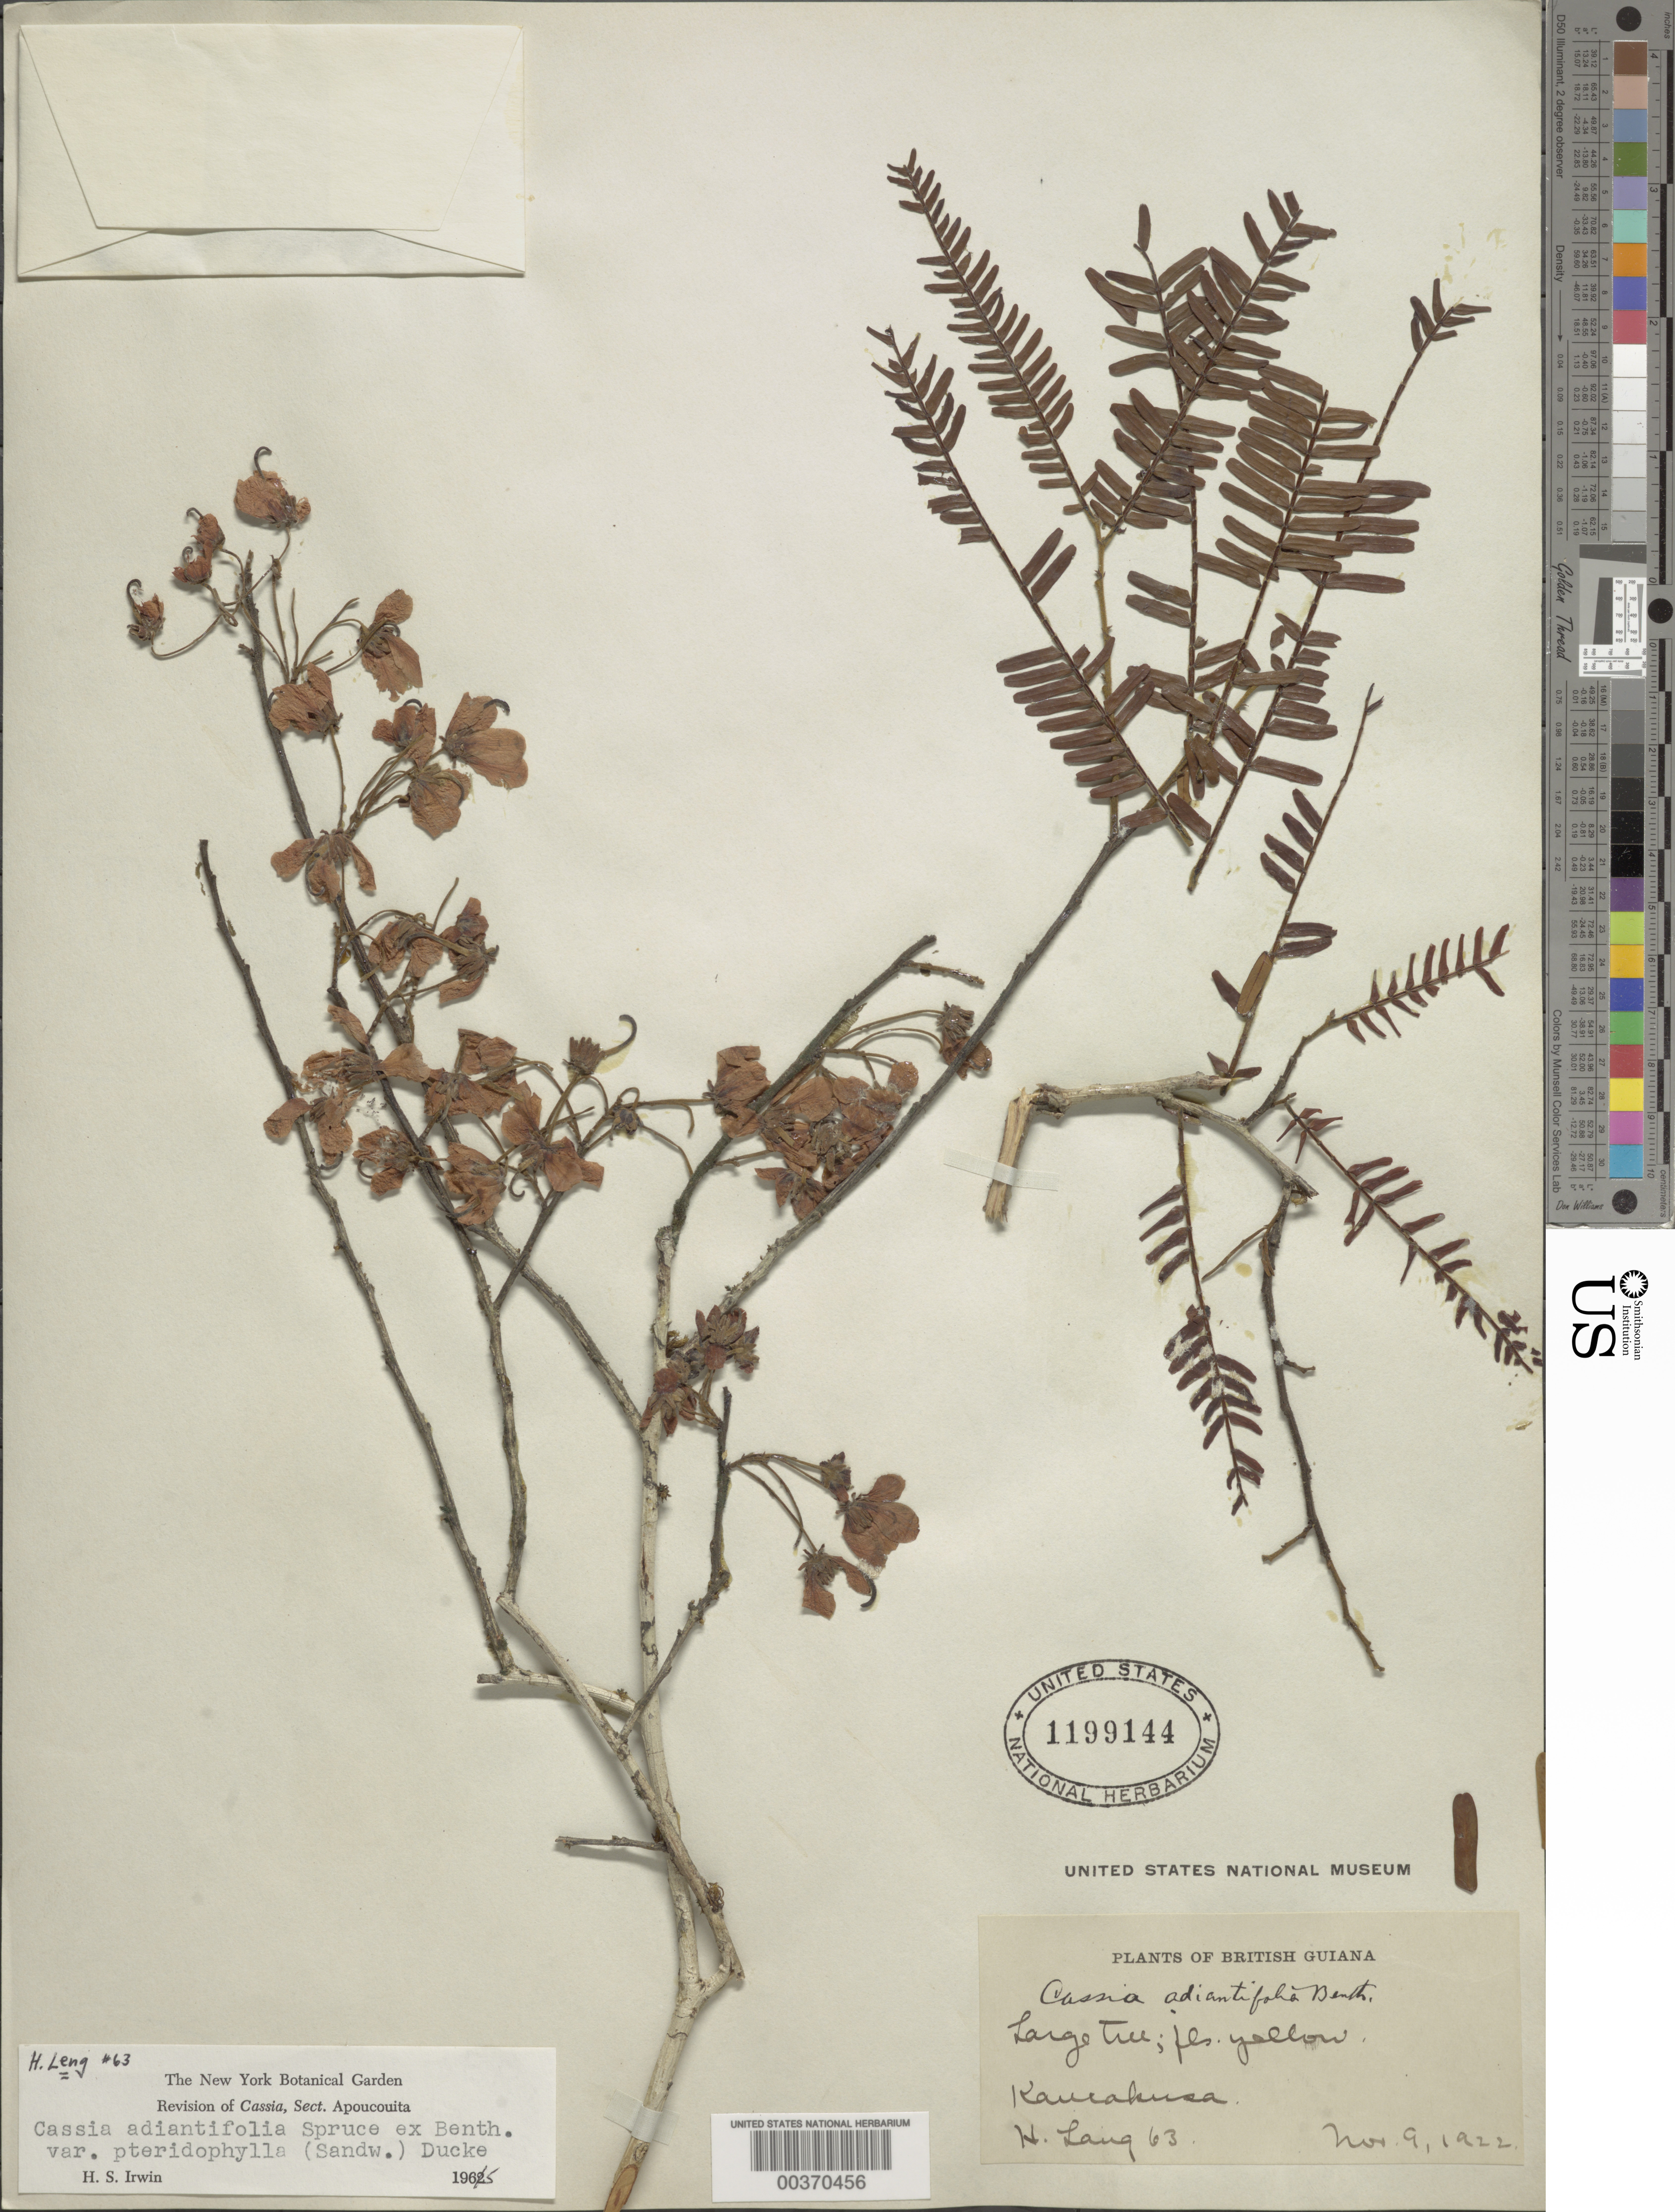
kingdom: Plantae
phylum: Tracheophyta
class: Magnoliopsida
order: Fabales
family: Fabaceae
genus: Chamaecrista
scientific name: Chamaecrista adiantifolia var. pteridophylla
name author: (Sandwith) H.S. Irwin & Barneby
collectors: H. Lang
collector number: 63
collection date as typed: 09 Nov 1922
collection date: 1922-11-09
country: Guyana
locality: Kaueakusa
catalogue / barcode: US 1199144